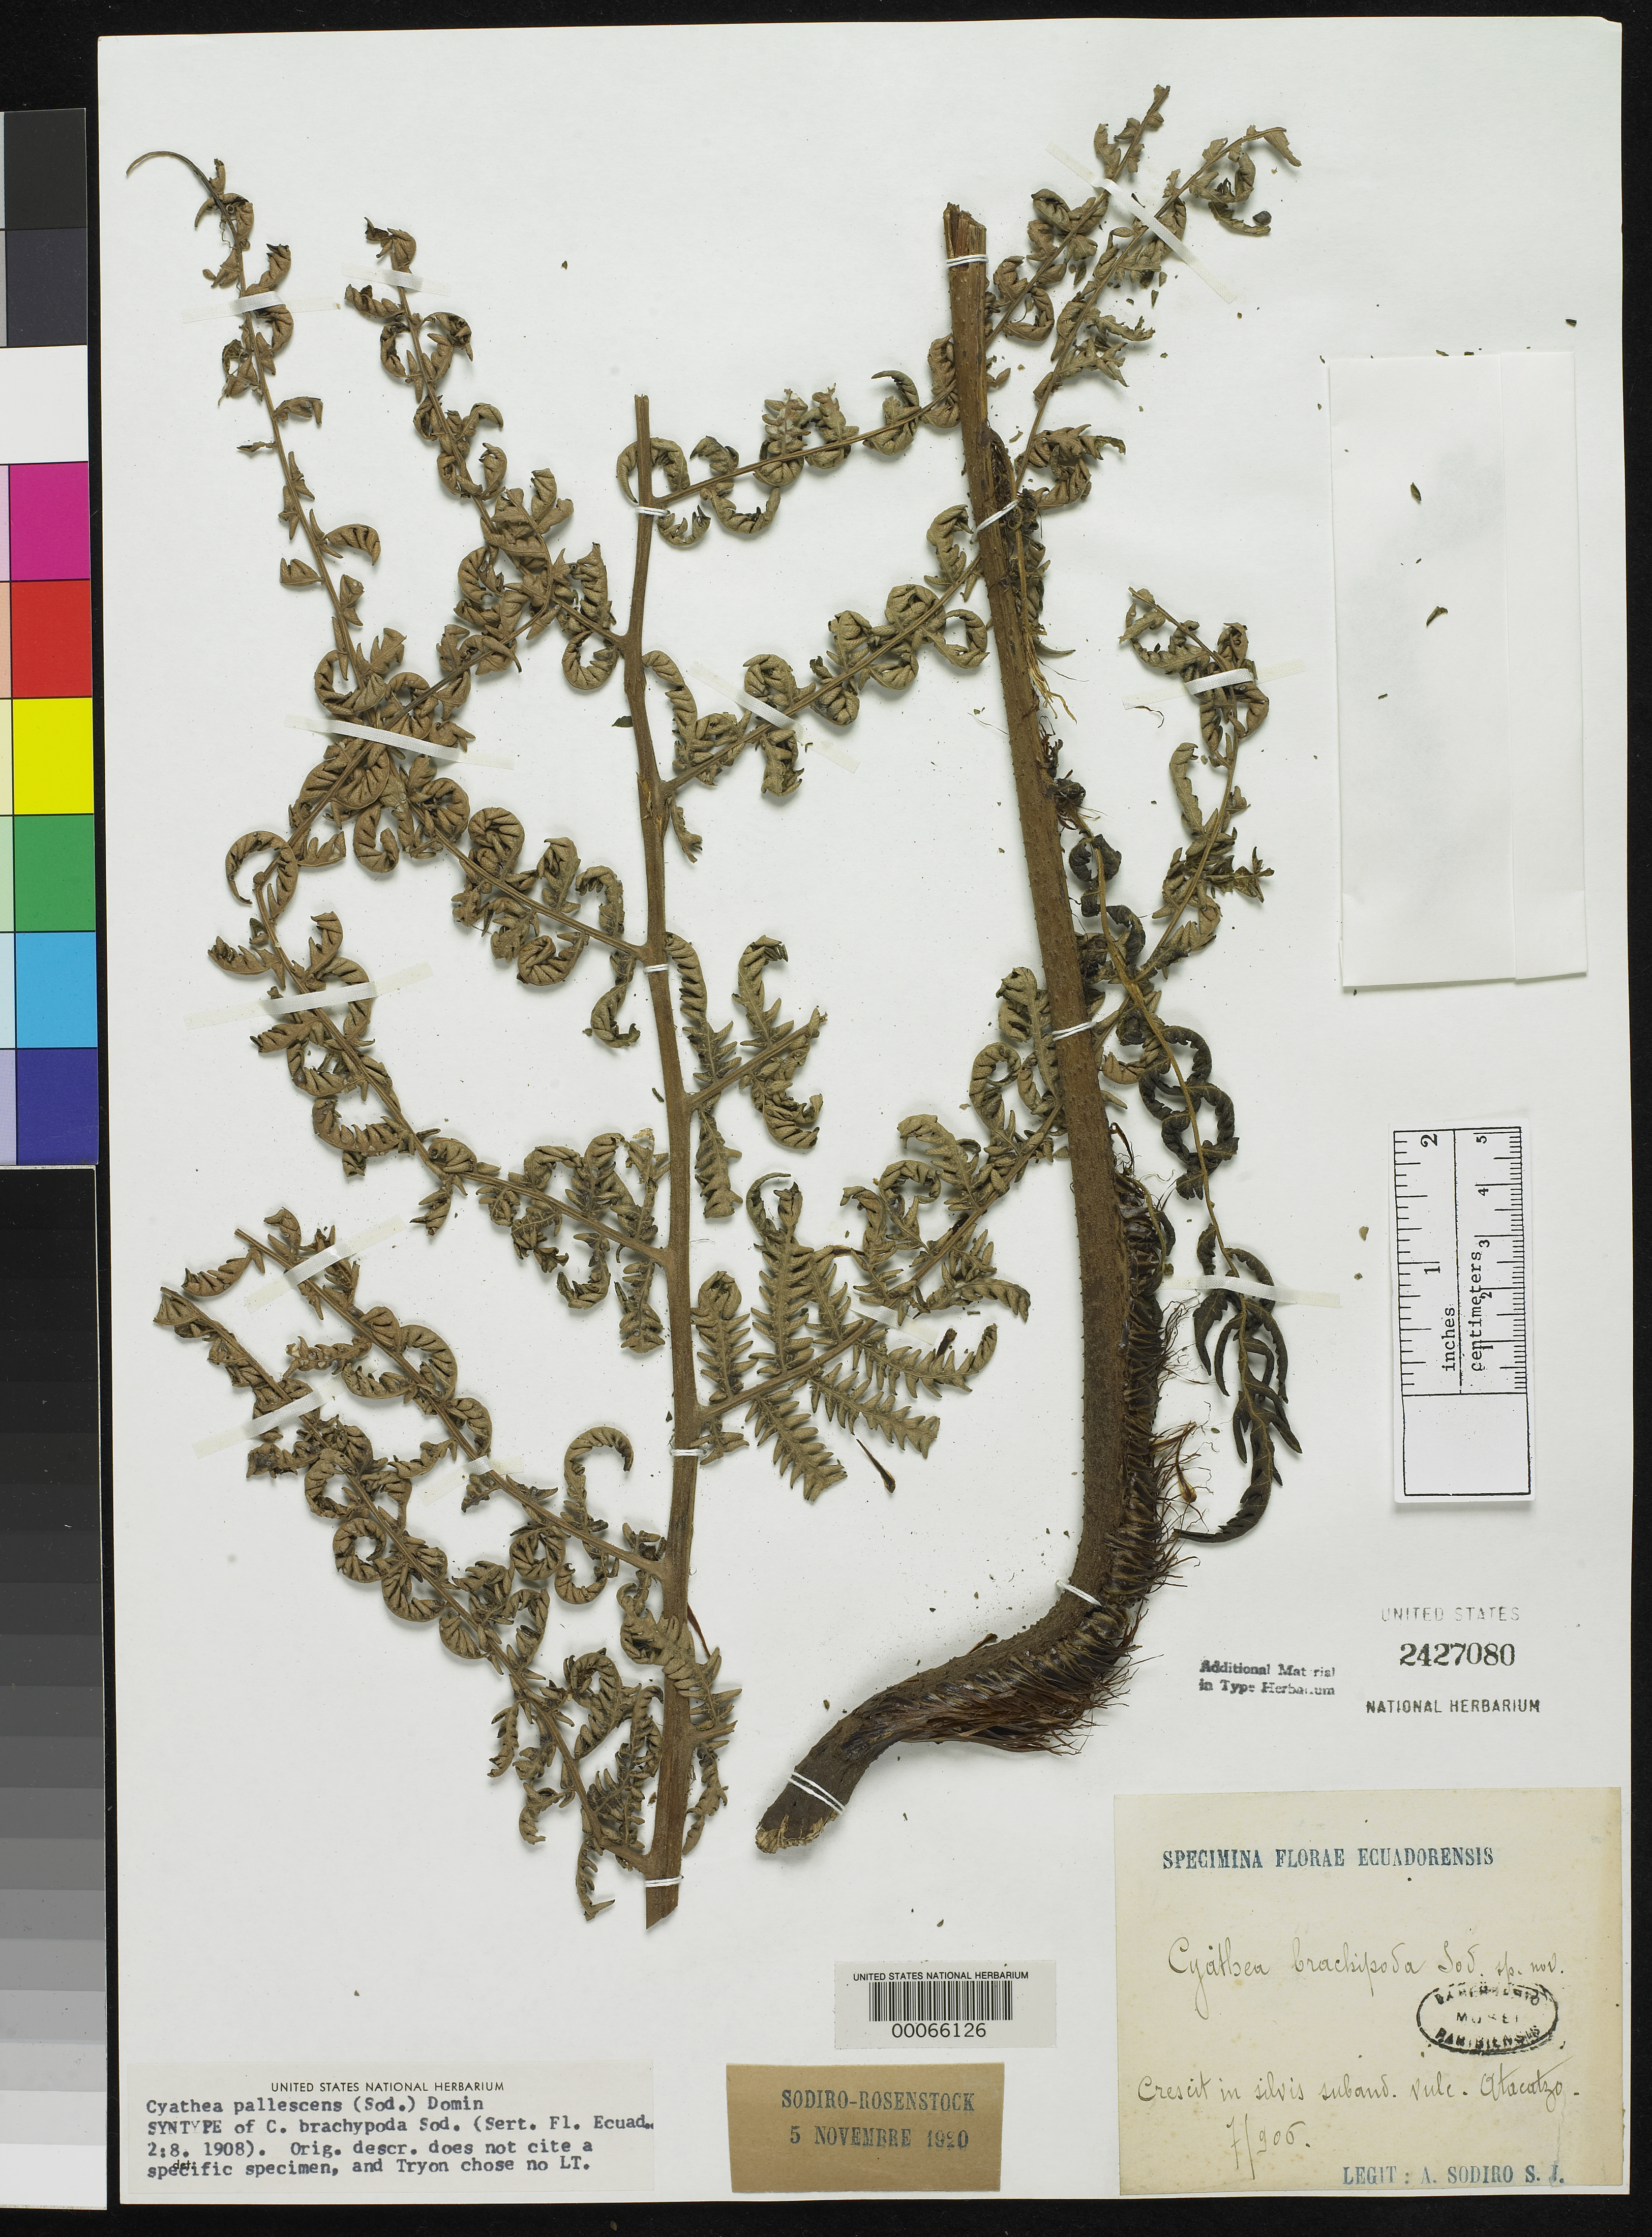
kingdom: Plantae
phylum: Tracheophyta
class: Polypodiopsida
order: Cyatheales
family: Cyatheaceae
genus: Cyathea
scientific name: Cyathea brachypoda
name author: Sodiro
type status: Type Collection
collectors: L. Sodiro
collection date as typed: Jul 1907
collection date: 1907-07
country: Ecuador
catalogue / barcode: US 2427080